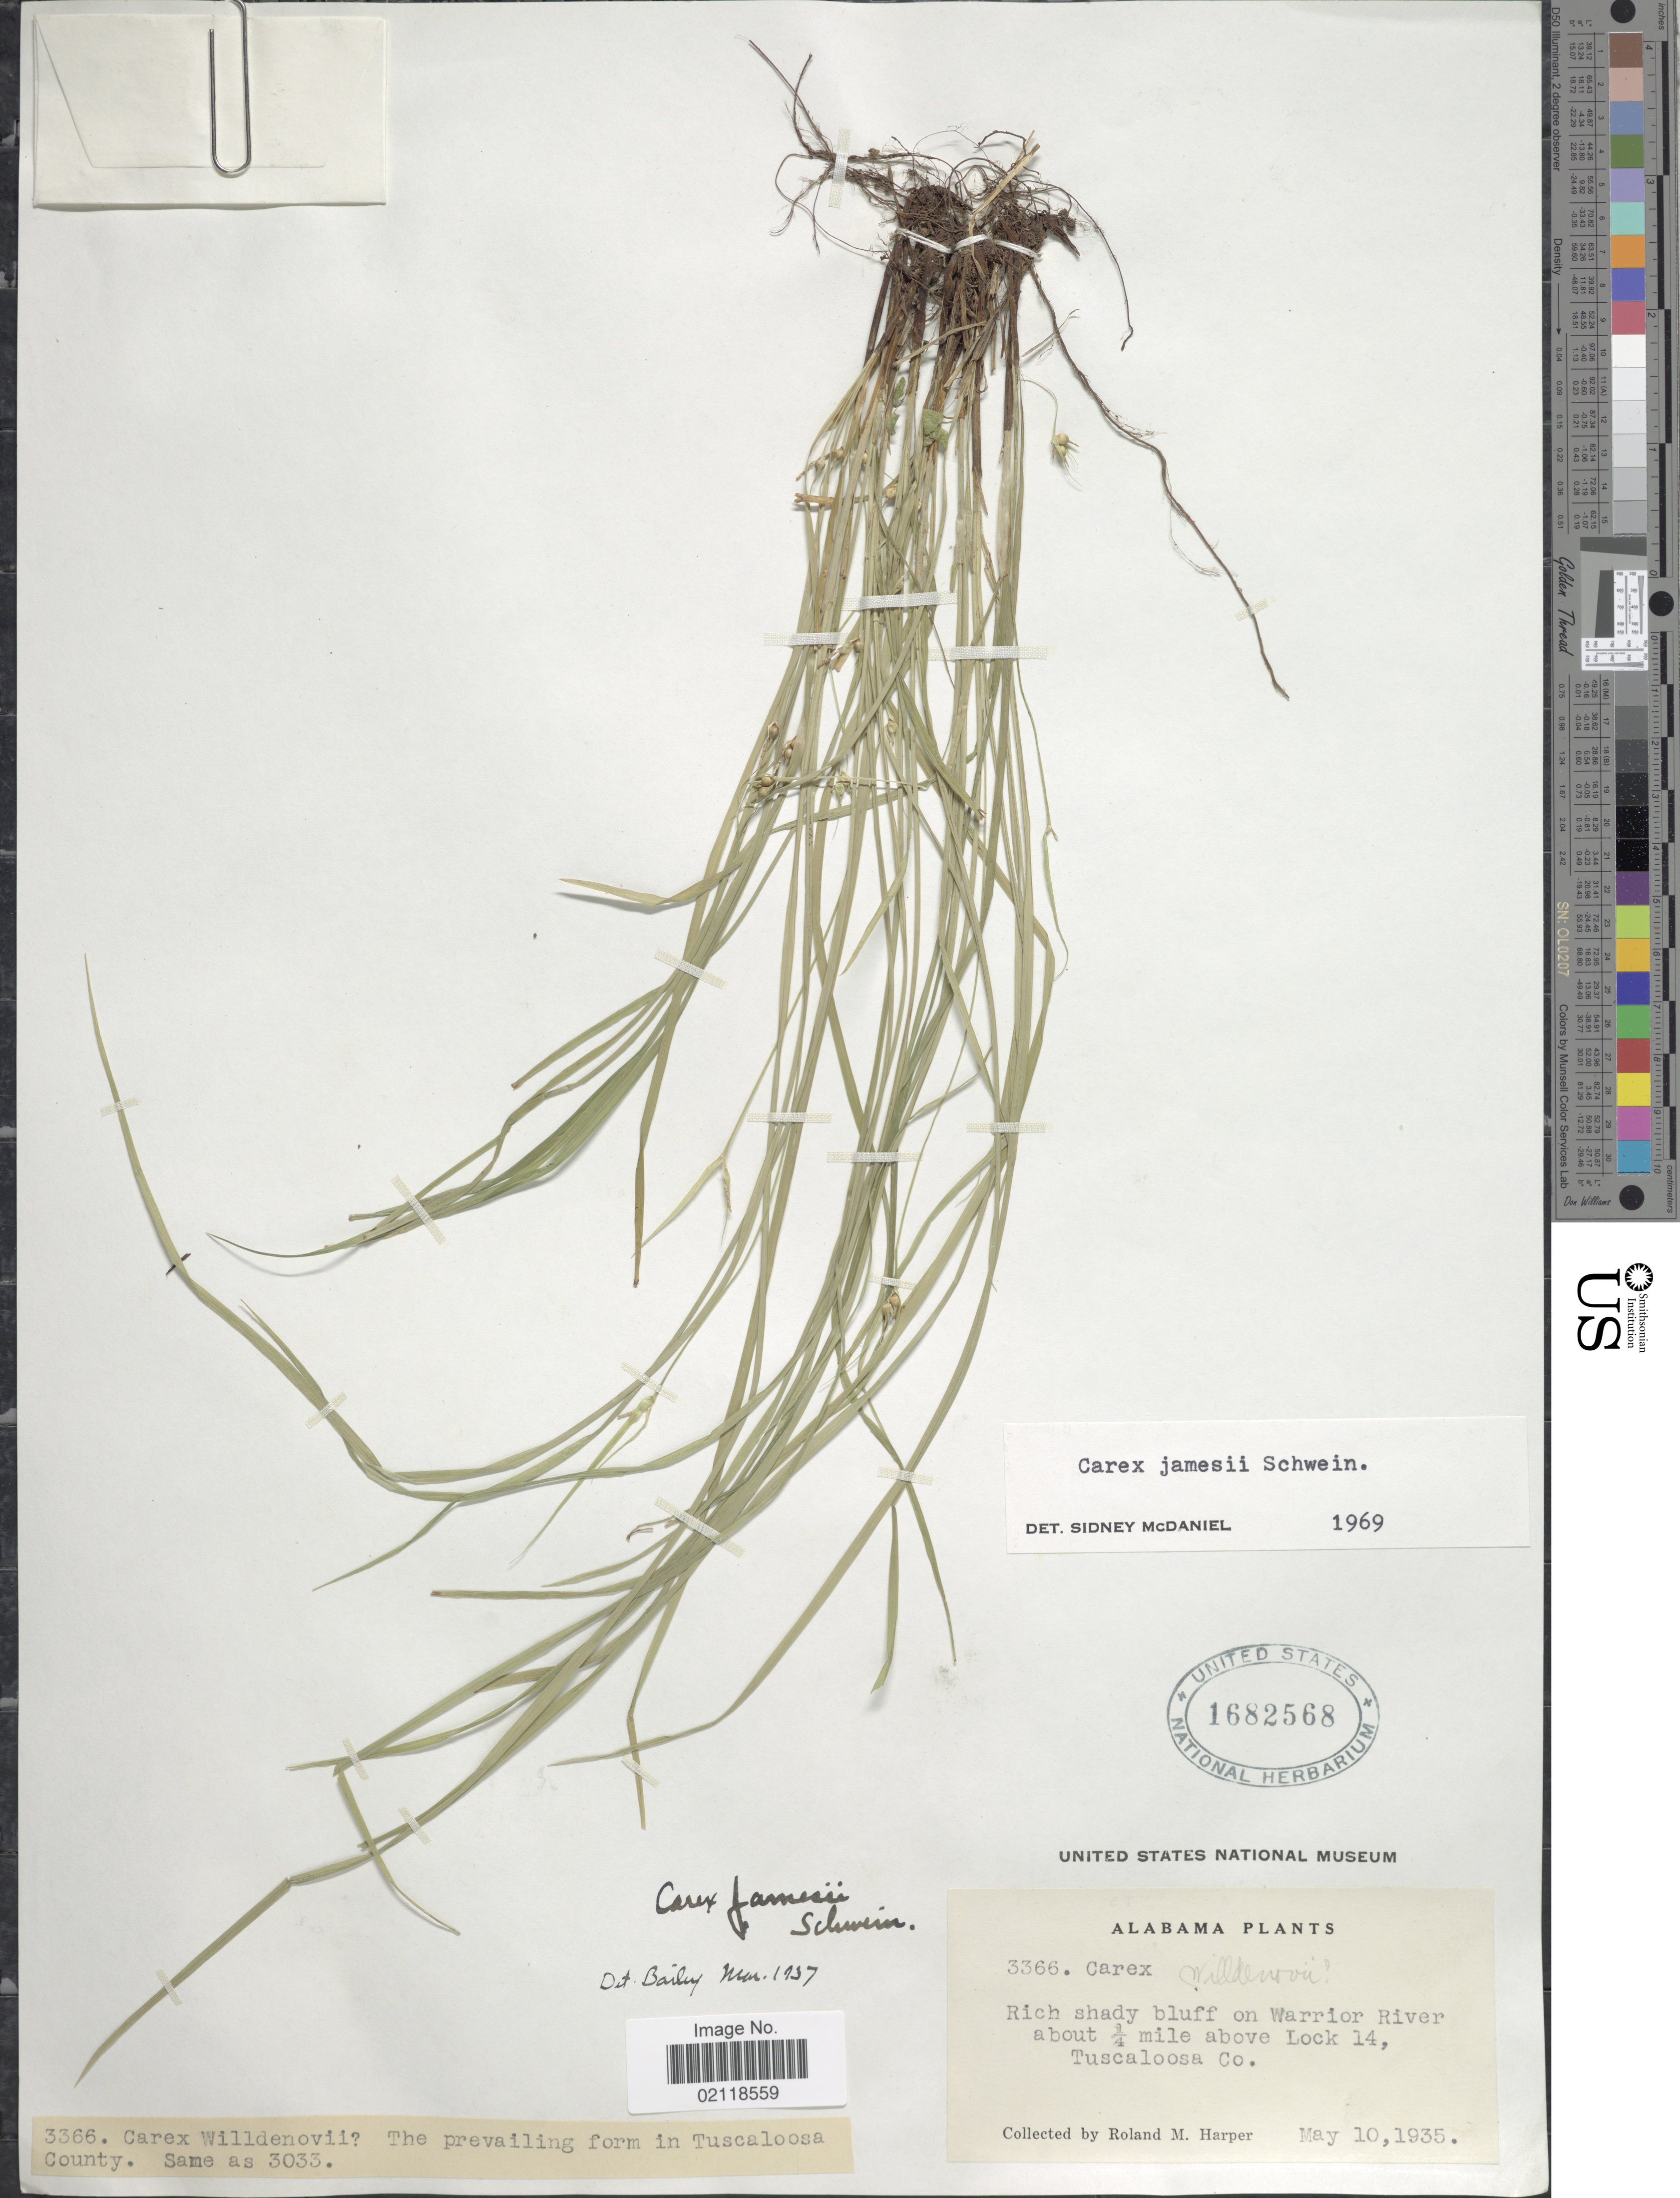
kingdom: Plantae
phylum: Tracheophyta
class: Liliopsida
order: Poales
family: Cyperaceae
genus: Carex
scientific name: Carex jamesii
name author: Schwein.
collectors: R. M. Harper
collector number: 3366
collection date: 1935-05-10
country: United States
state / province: Alabama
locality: Rich sandy bluff on Warrior River about 1/4 mile above Lock 14, Tuscaloosa Co.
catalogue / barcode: US 1682568